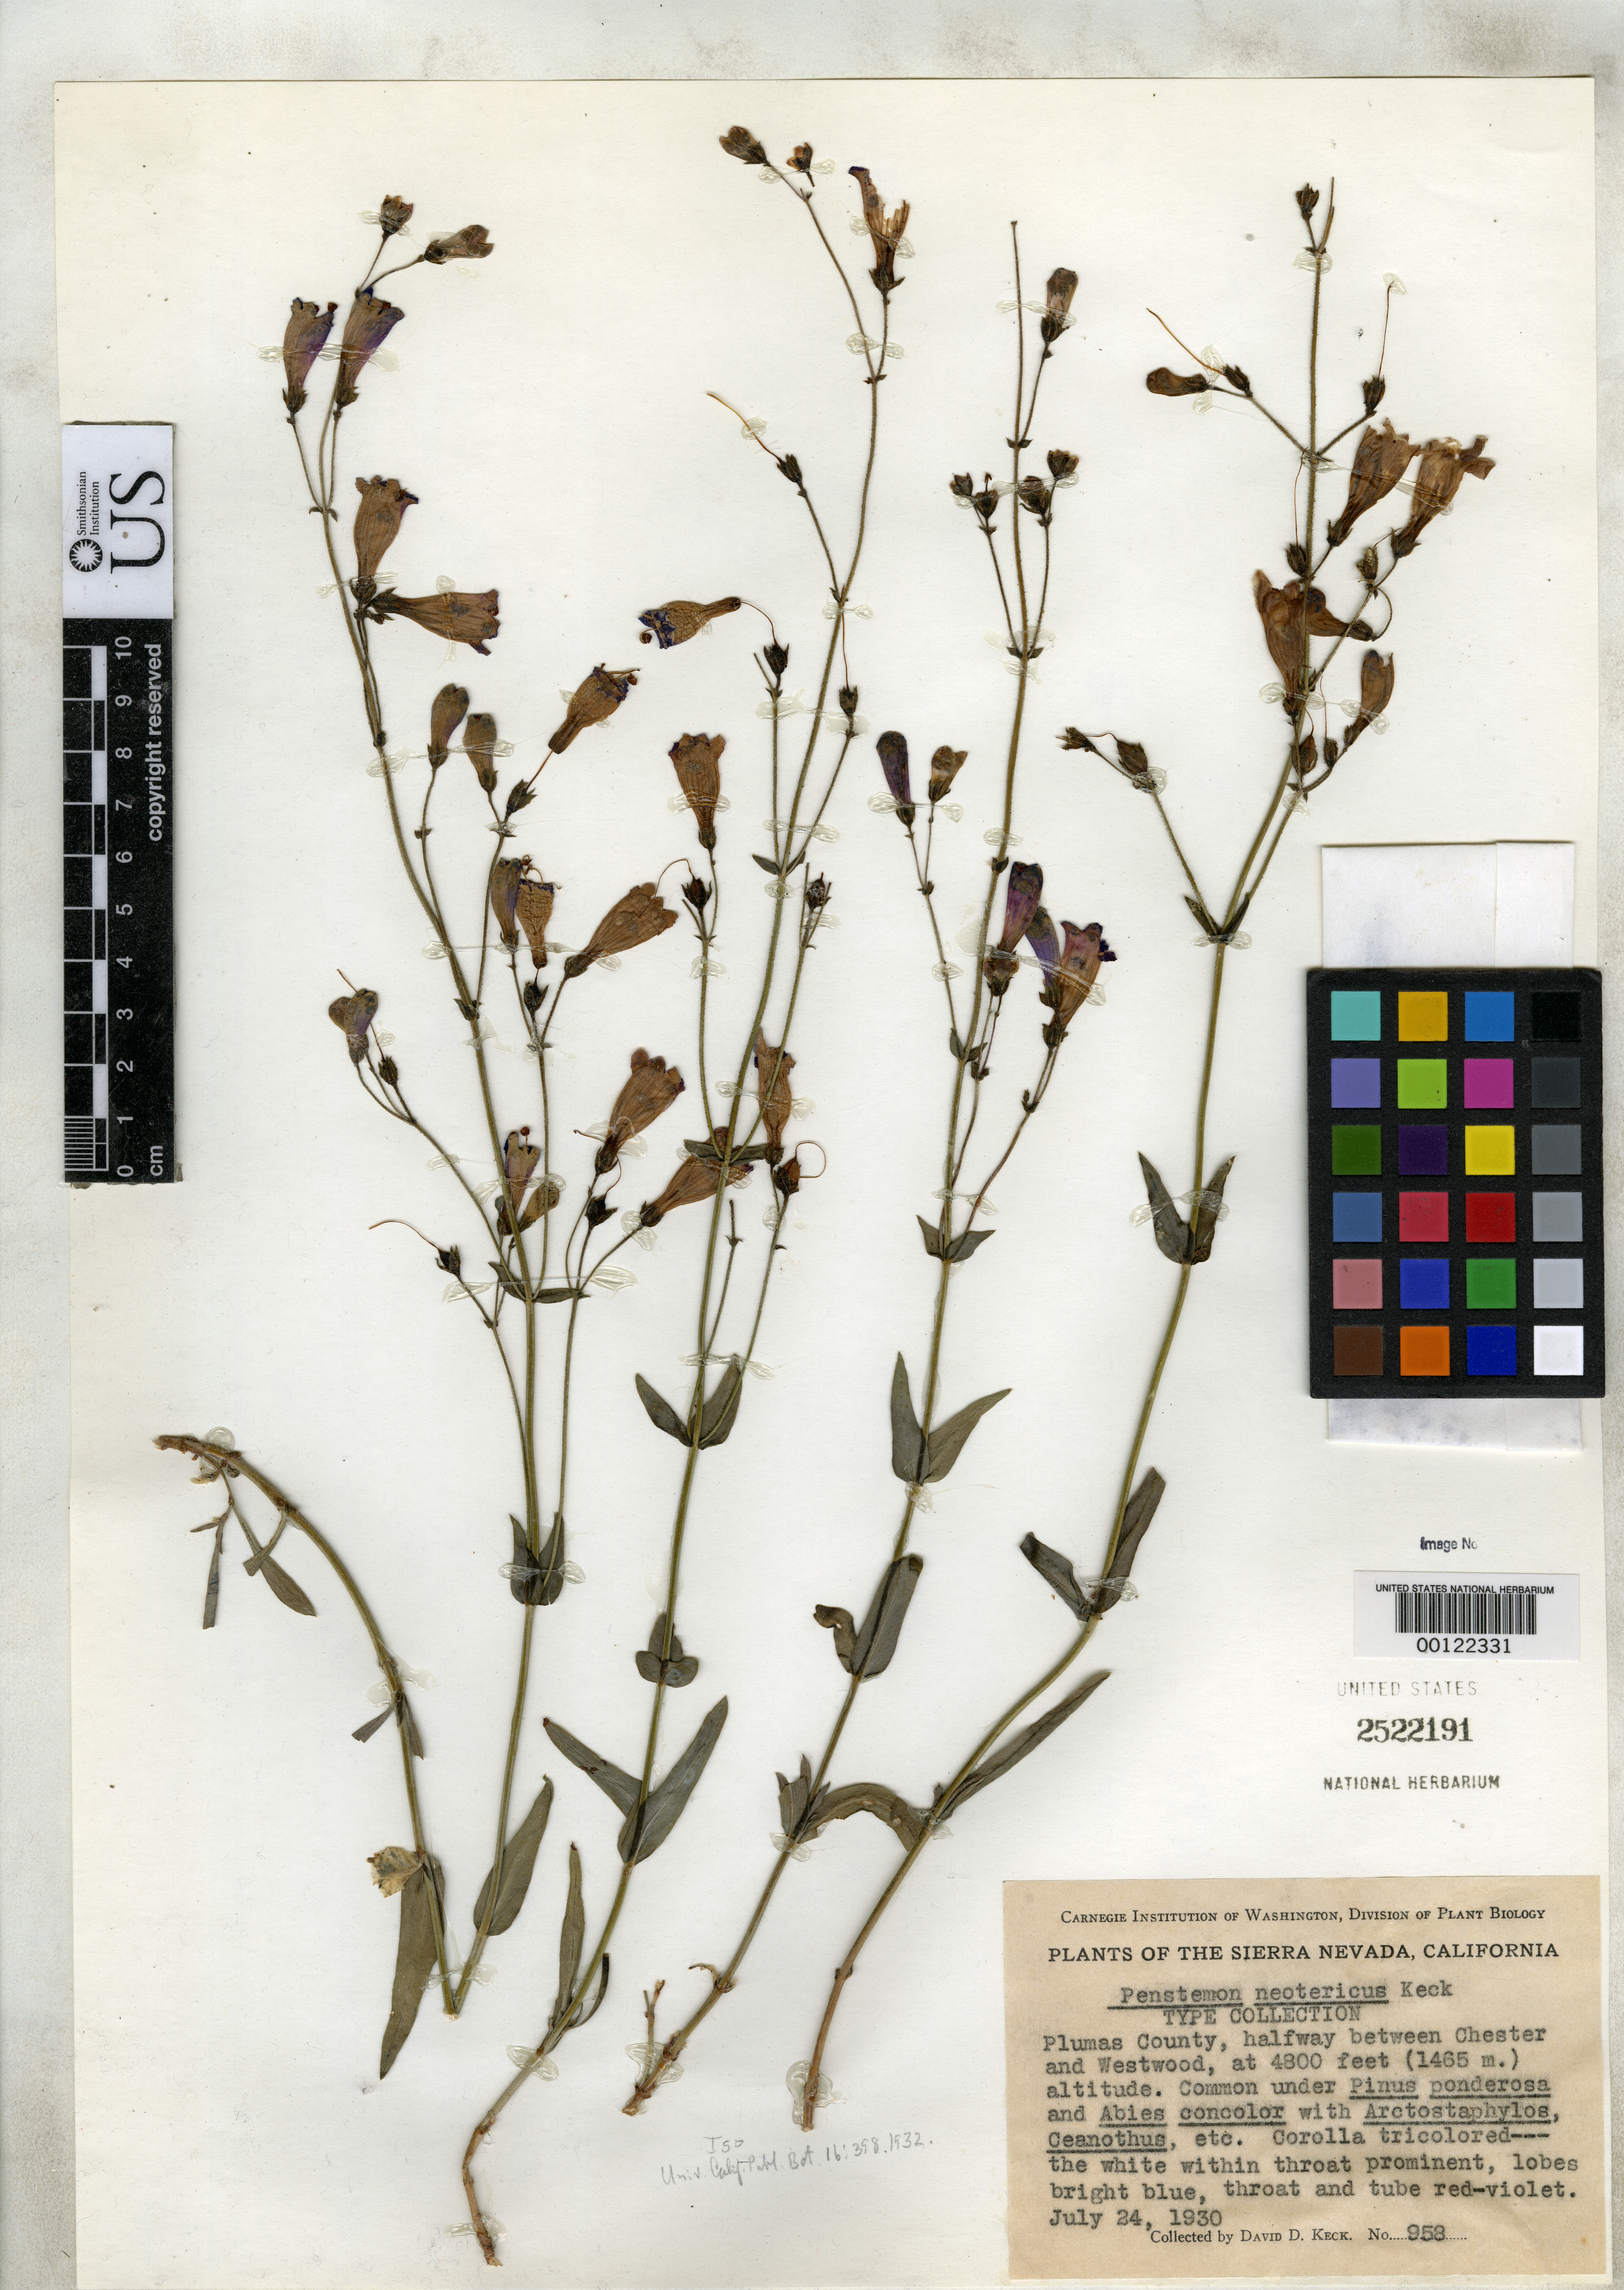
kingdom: Plantae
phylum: Tracheophyta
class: Magnoliopsida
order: Lamiales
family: Plantaginaceae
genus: Penstemon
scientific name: Penstemon neotericus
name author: D.D. Keck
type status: Isotype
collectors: D. D. Keck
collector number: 958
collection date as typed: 24 Jul 1930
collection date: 1930-07-24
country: United States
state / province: California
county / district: Plumas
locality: Between Chester and Westwood.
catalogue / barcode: US 2522191